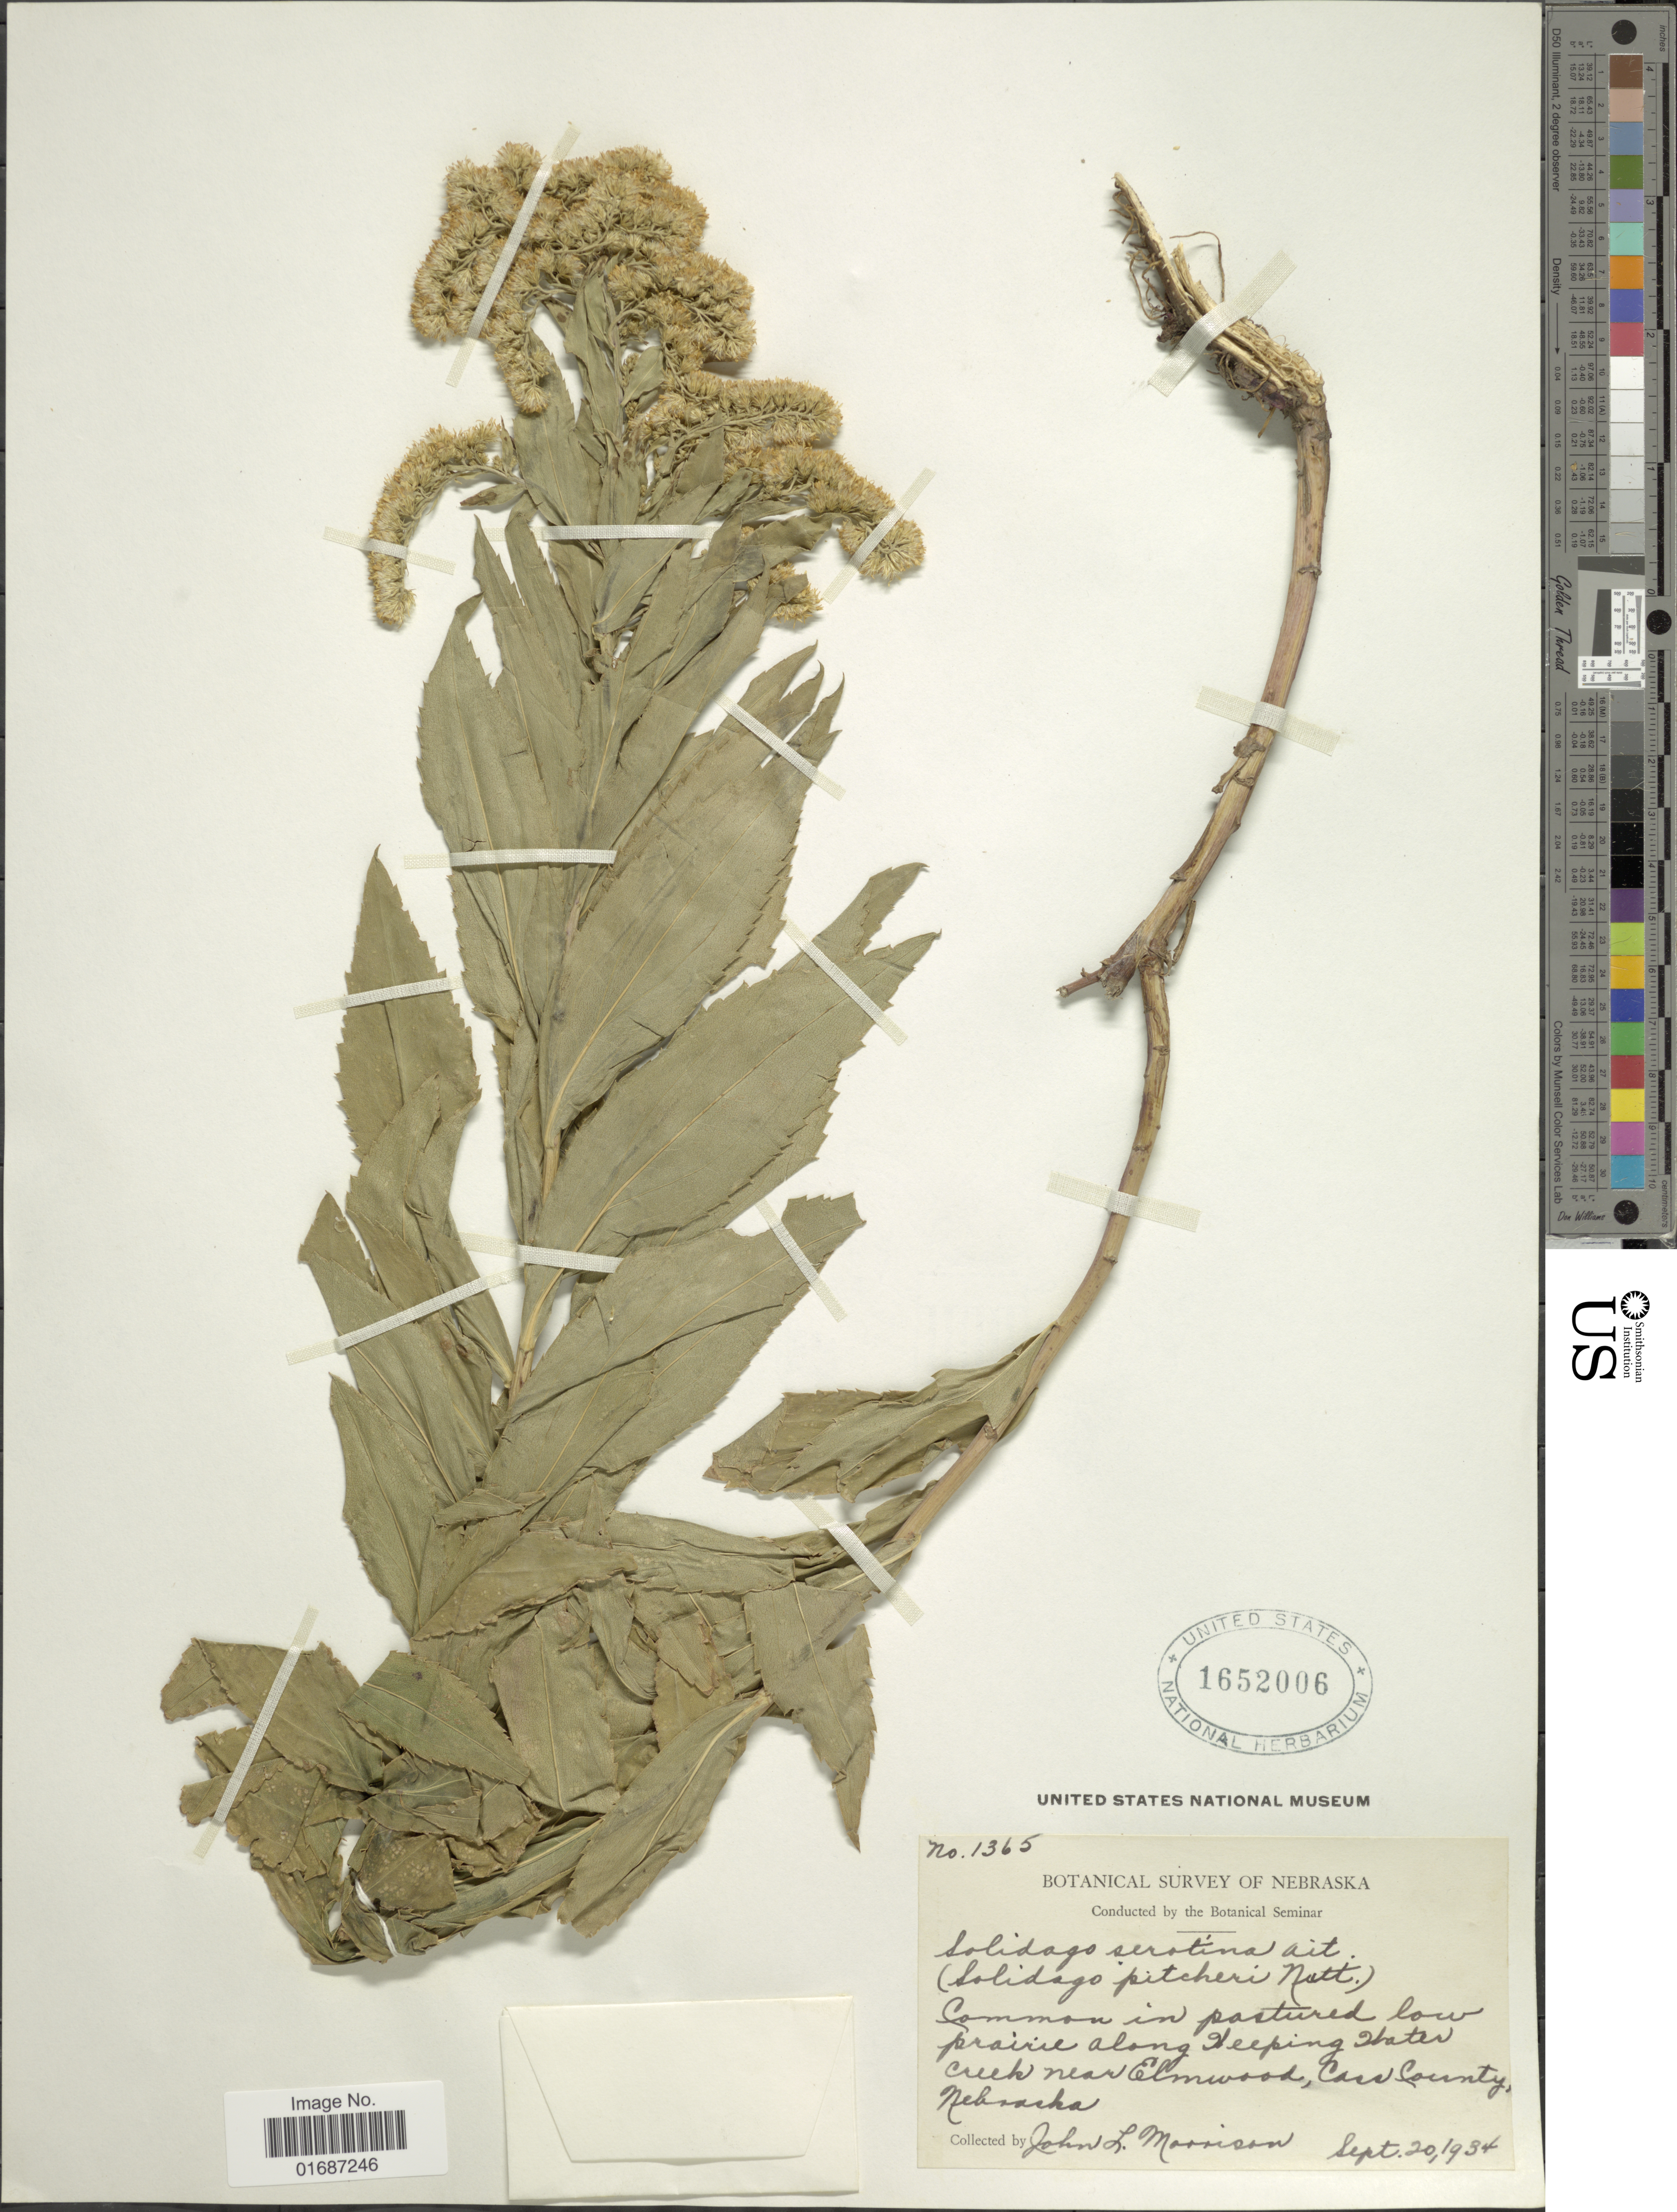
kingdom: Plantae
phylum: Tracheophyta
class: Magnoliopsida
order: Asterales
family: Asteraceae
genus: Solidago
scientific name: Solidago gigantea var. leiophylla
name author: Fernald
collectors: J. L. Morrison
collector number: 1365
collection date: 1934-09-20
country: United States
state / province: Nebraska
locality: Common in pastured low prairie along Weeping Water Creek near Elmwood, Cass County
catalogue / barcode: US 1652006